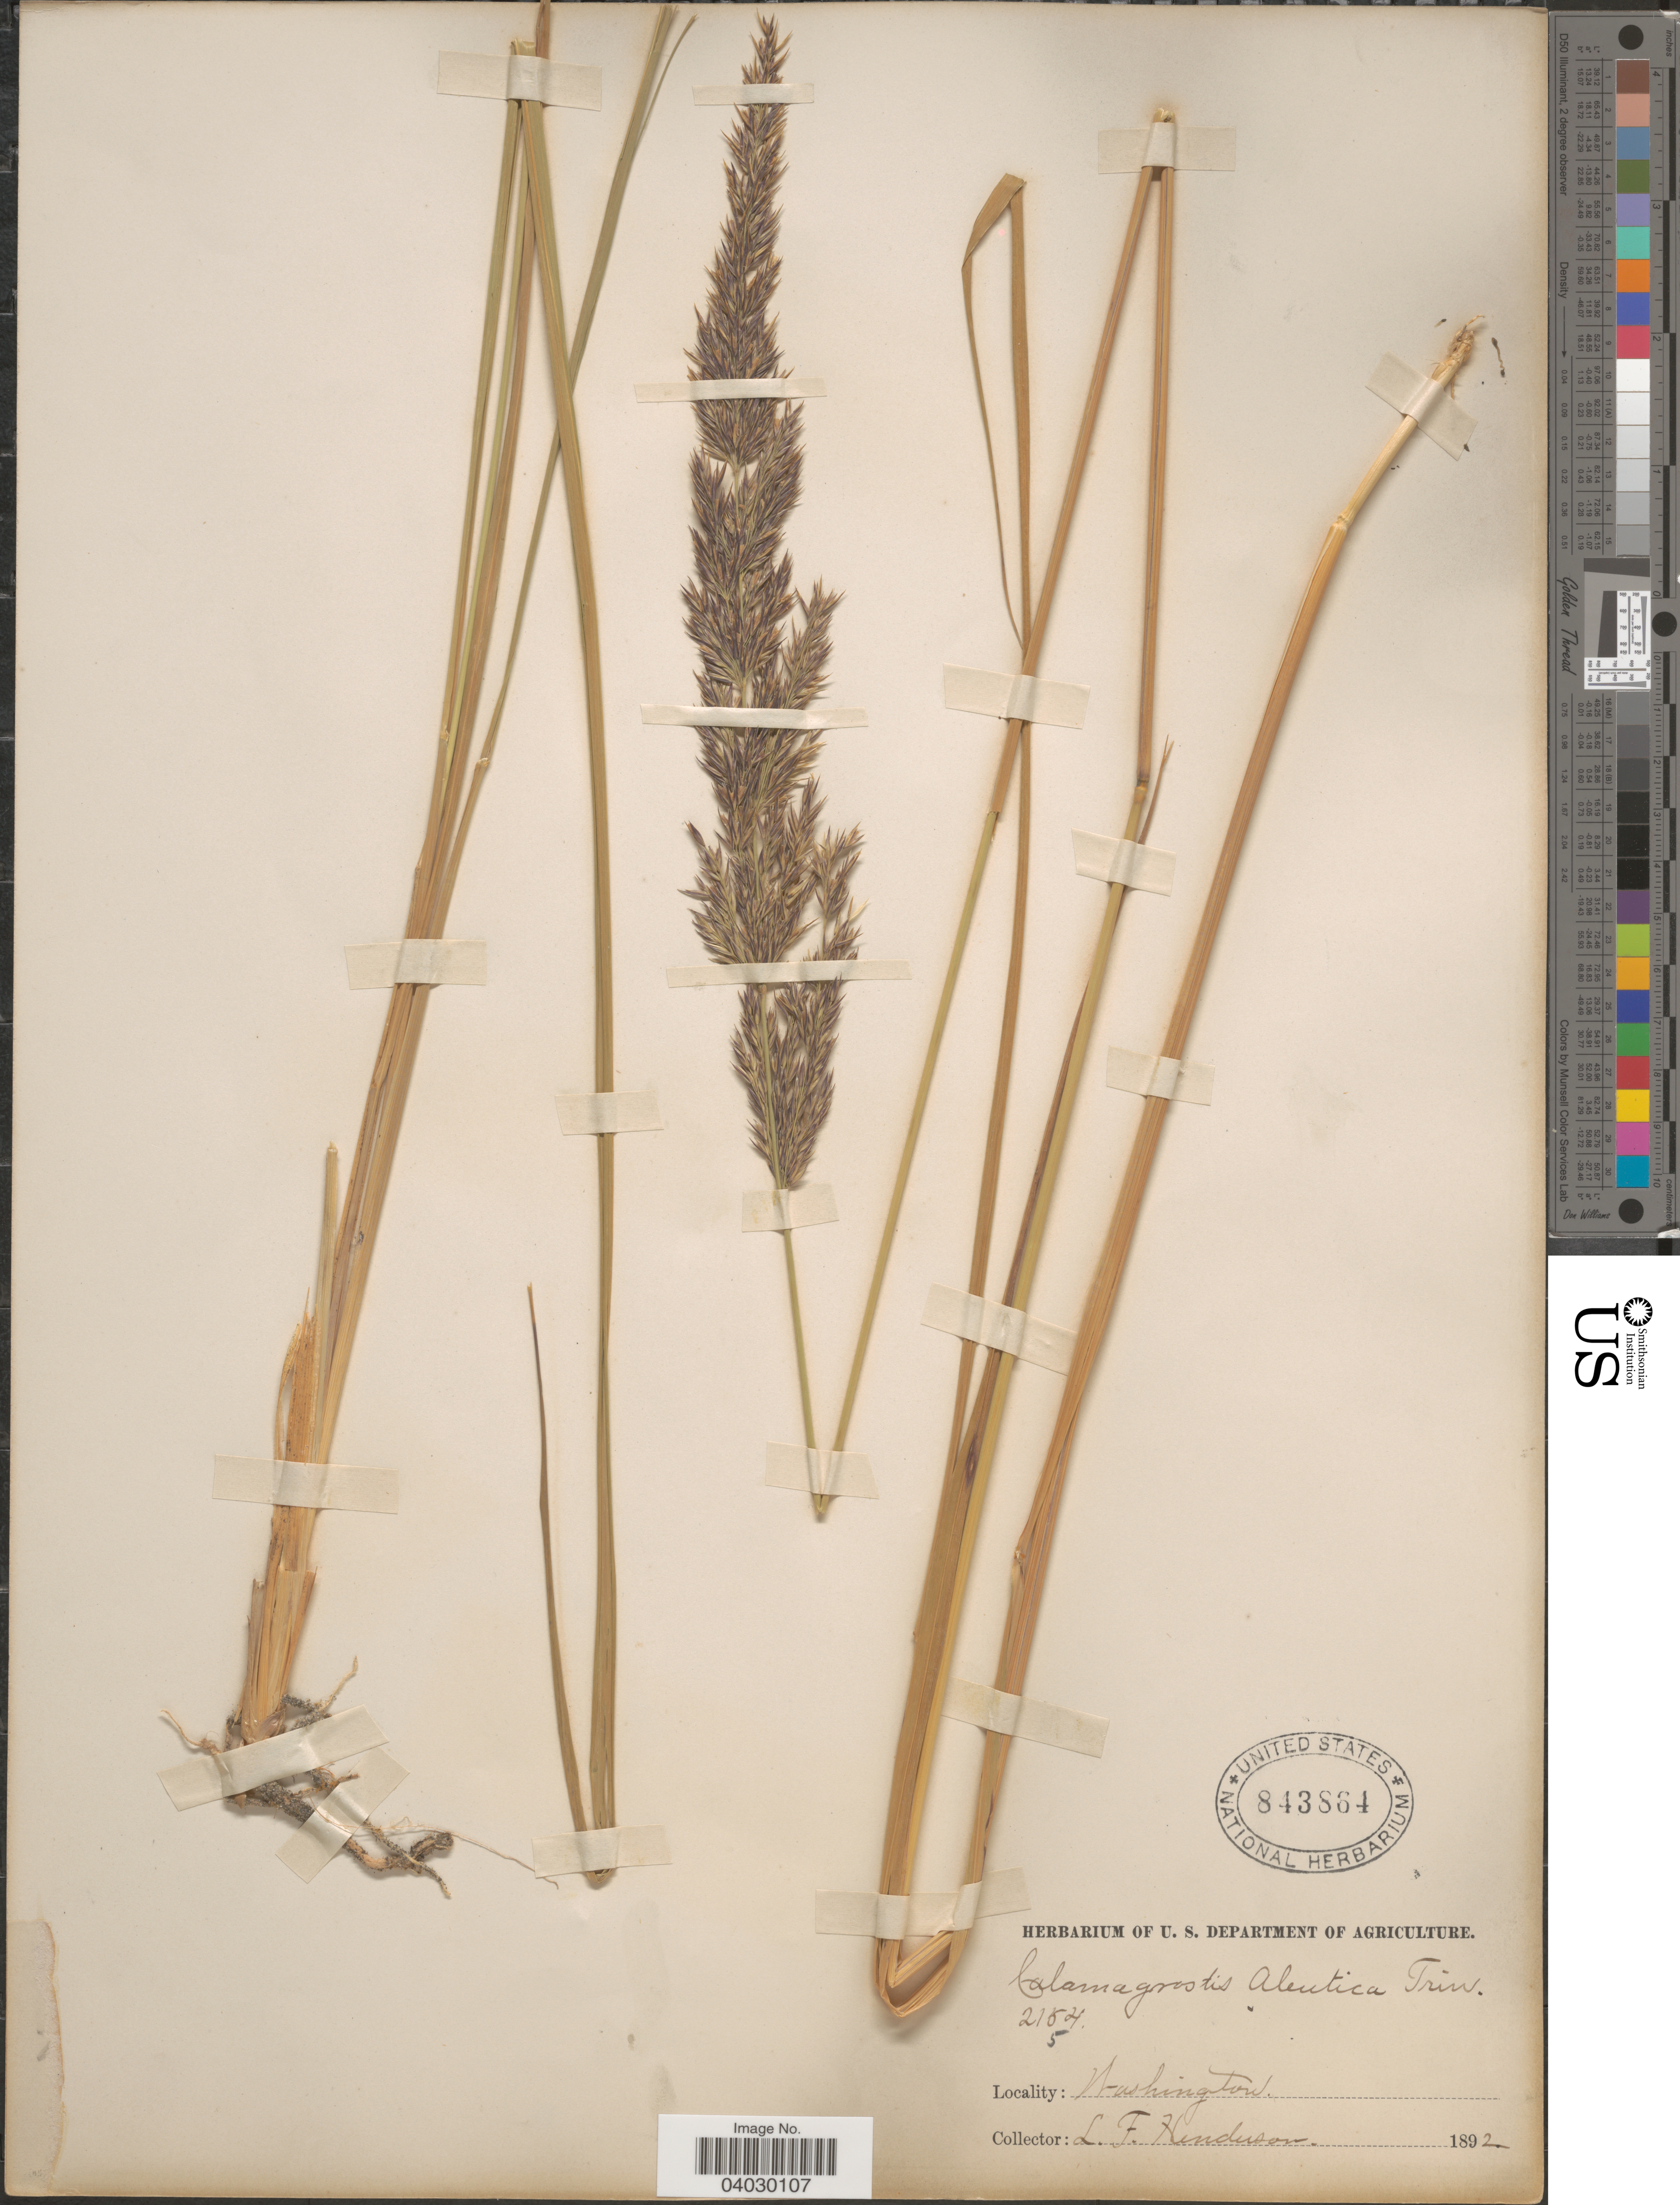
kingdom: Plantae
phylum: Tracheophyta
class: Liliopsida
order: Poales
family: Poaceae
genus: Calamagrostis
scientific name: Calamagrostis nutkaensis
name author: (J. Presl) Steud.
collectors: L. Henderson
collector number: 2154/2155?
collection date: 1892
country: United States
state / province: Washington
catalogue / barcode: US 843864